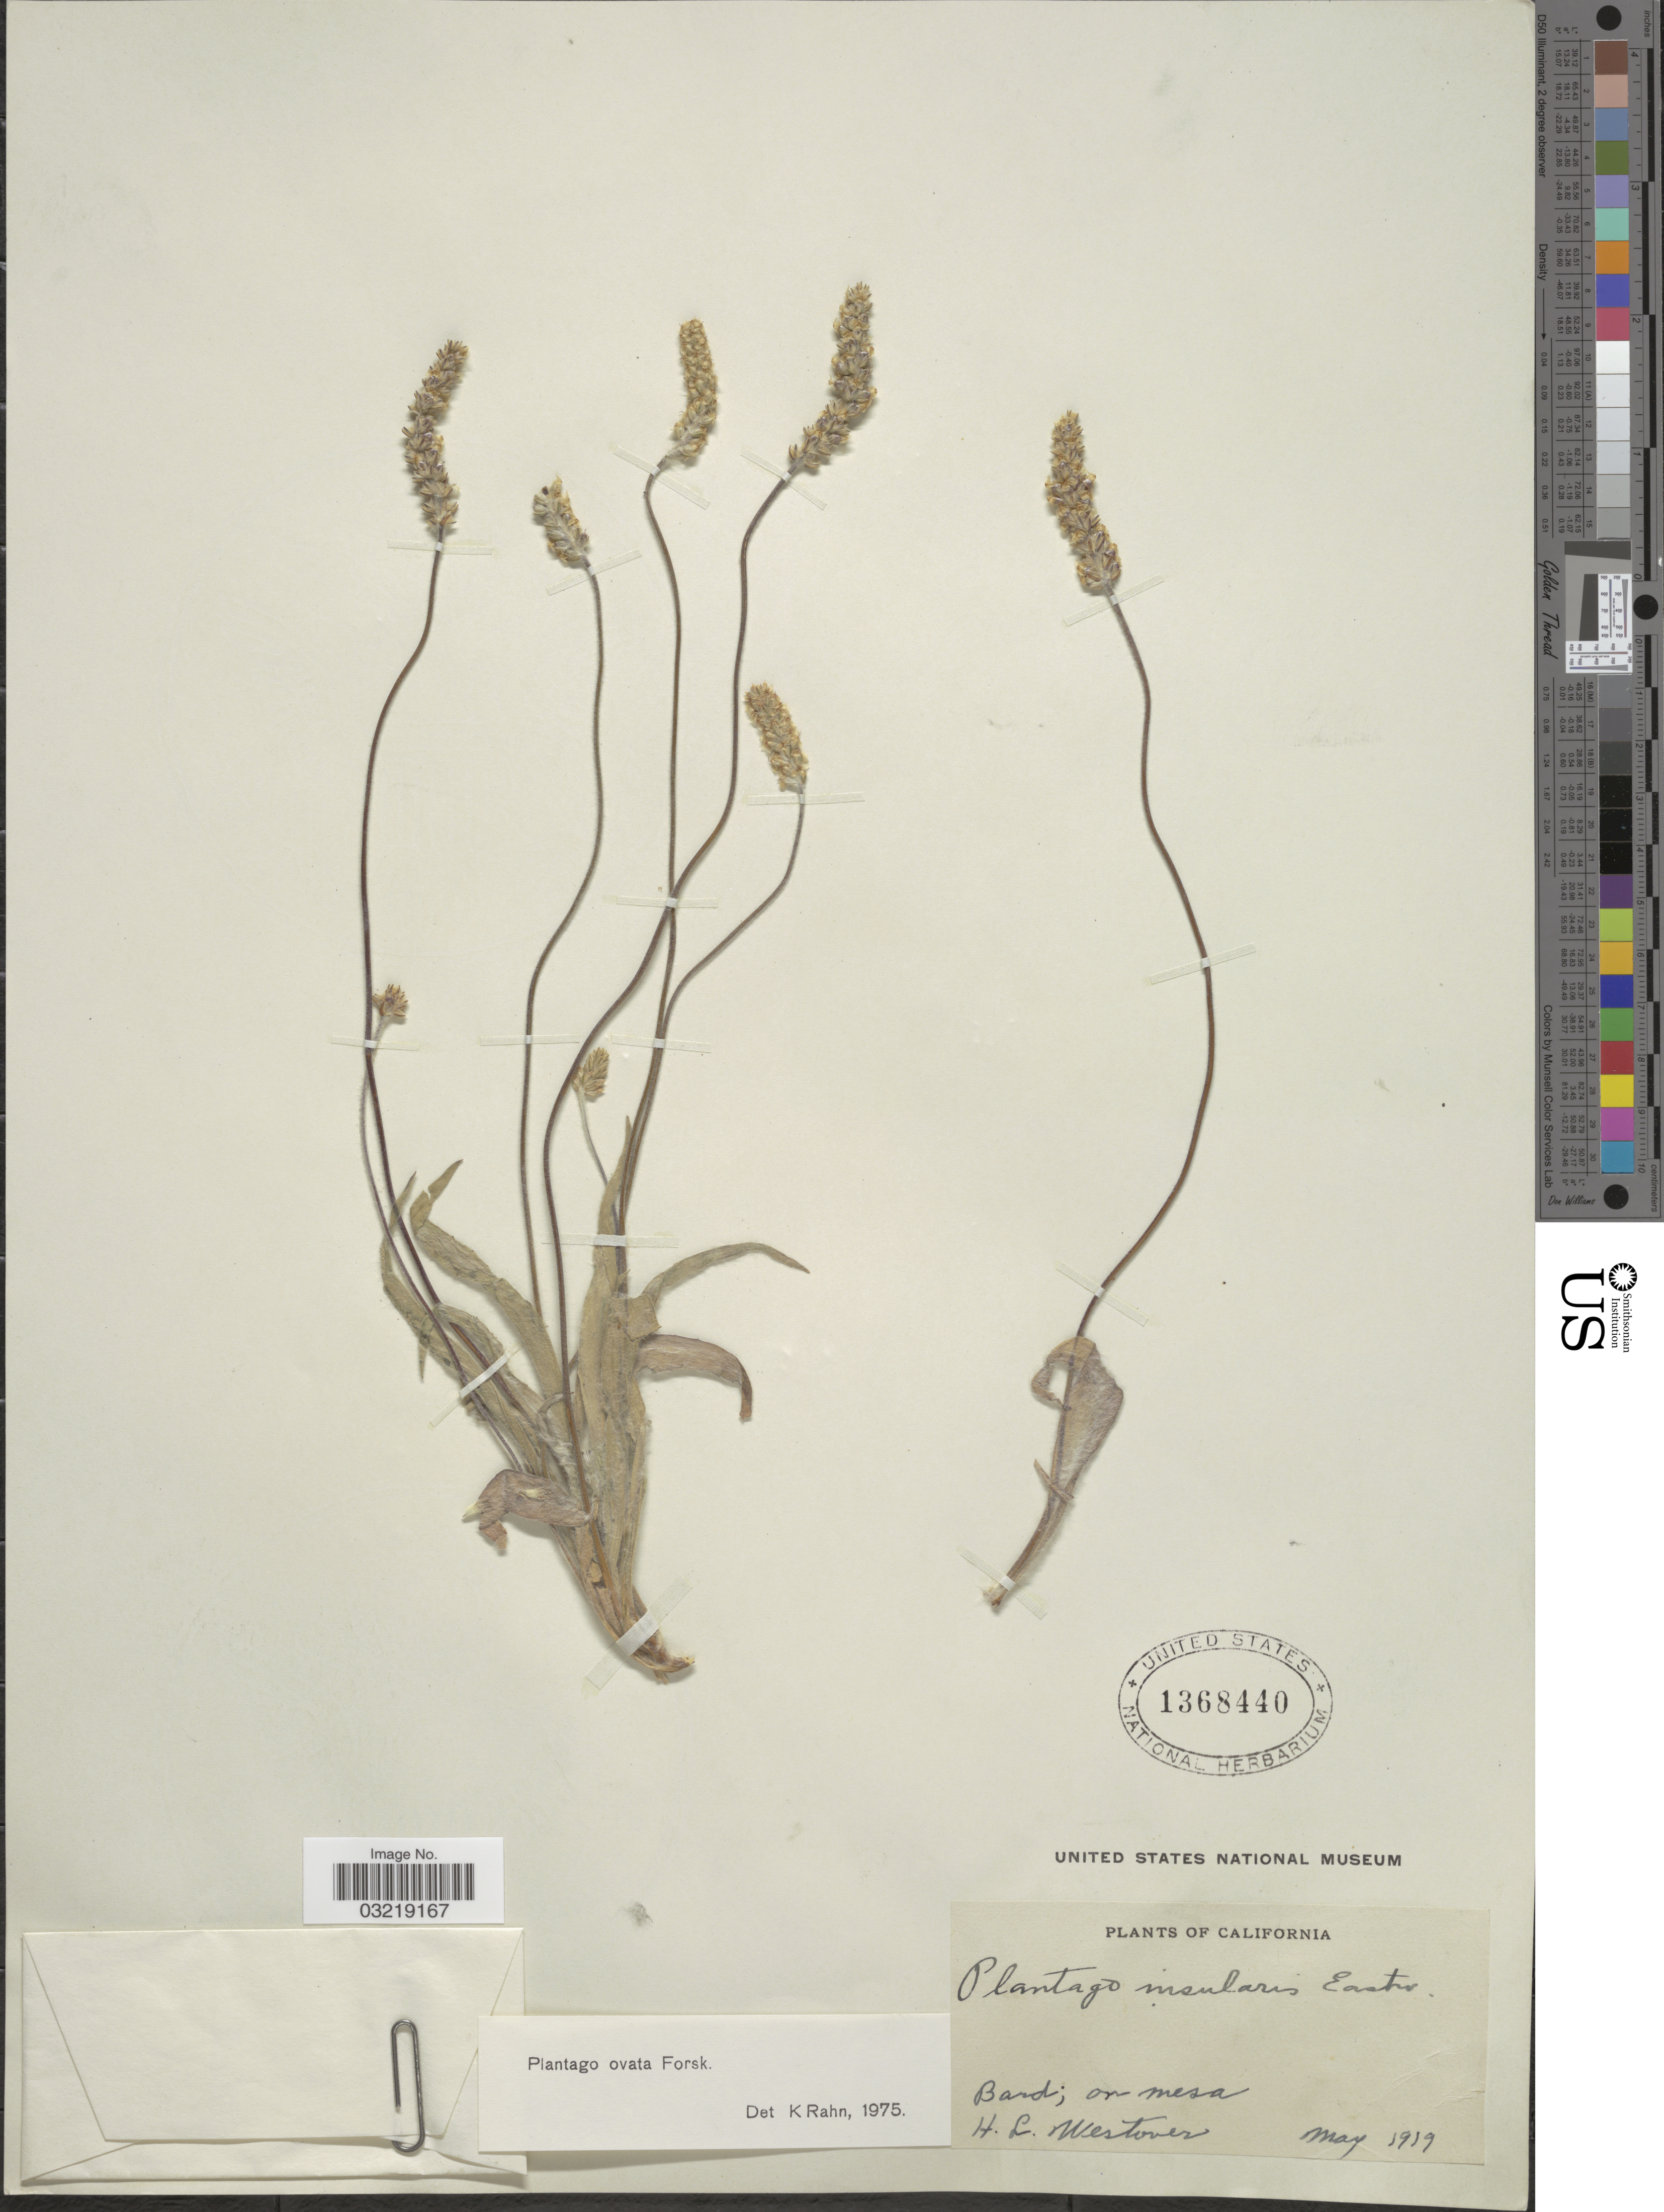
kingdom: Plantae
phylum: Tracheophyta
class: Magnoliopsida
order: Lamiales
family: Plantaginaceae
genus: Plantago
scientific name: Plantago ovata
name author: Forssk.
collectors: H. Westover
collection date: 1919-05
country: United States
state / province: California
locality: Bard; on mesa.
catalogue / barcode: US 1368440